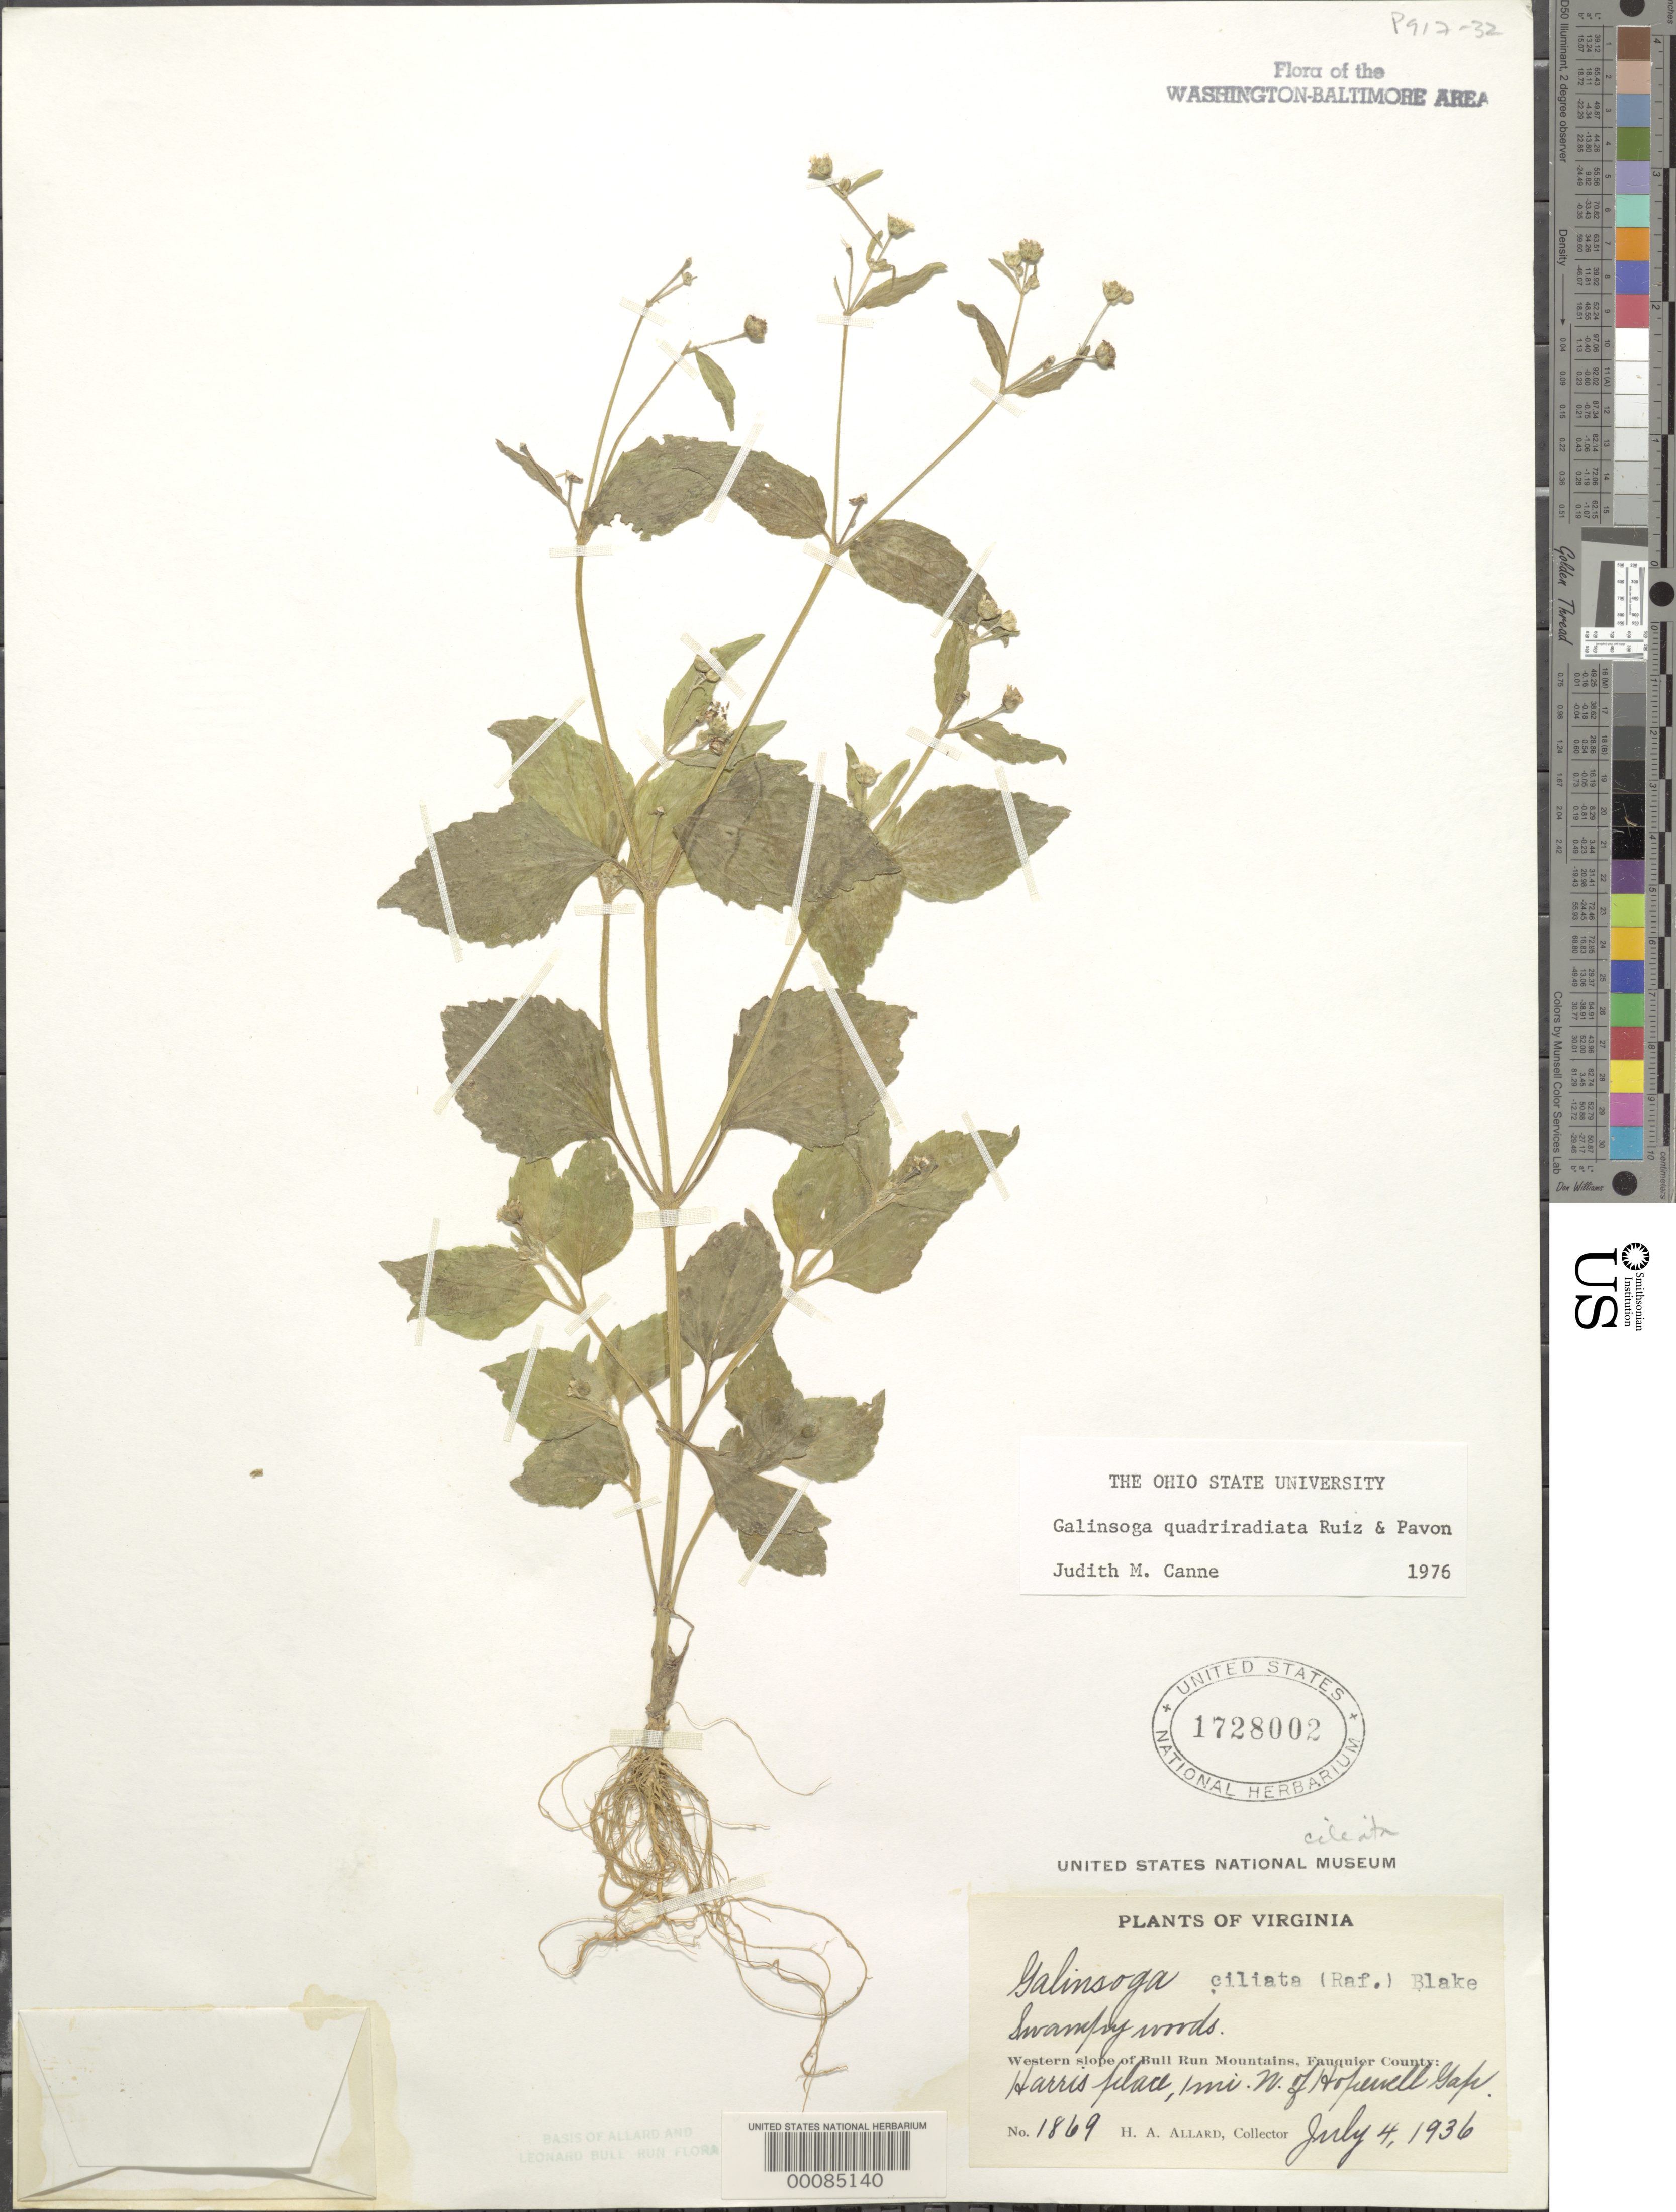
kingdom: Plantae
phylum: Tracheophyta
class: Magnoliopsida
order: Asterales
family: Asteraceae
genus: Galinsoga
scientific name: Galinsoga quadriradiata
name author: Ruiz & Pav.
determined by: Canne-Hilliker, J. M.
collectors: H. A. Allard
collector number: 1869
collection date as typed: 04 Jul 1936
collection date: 1936-07-04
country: United States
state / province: Virginia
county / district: Fauquier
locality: Harris Palace north of Hopewell Gap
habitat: Swampy woods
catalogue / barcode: US 1728002